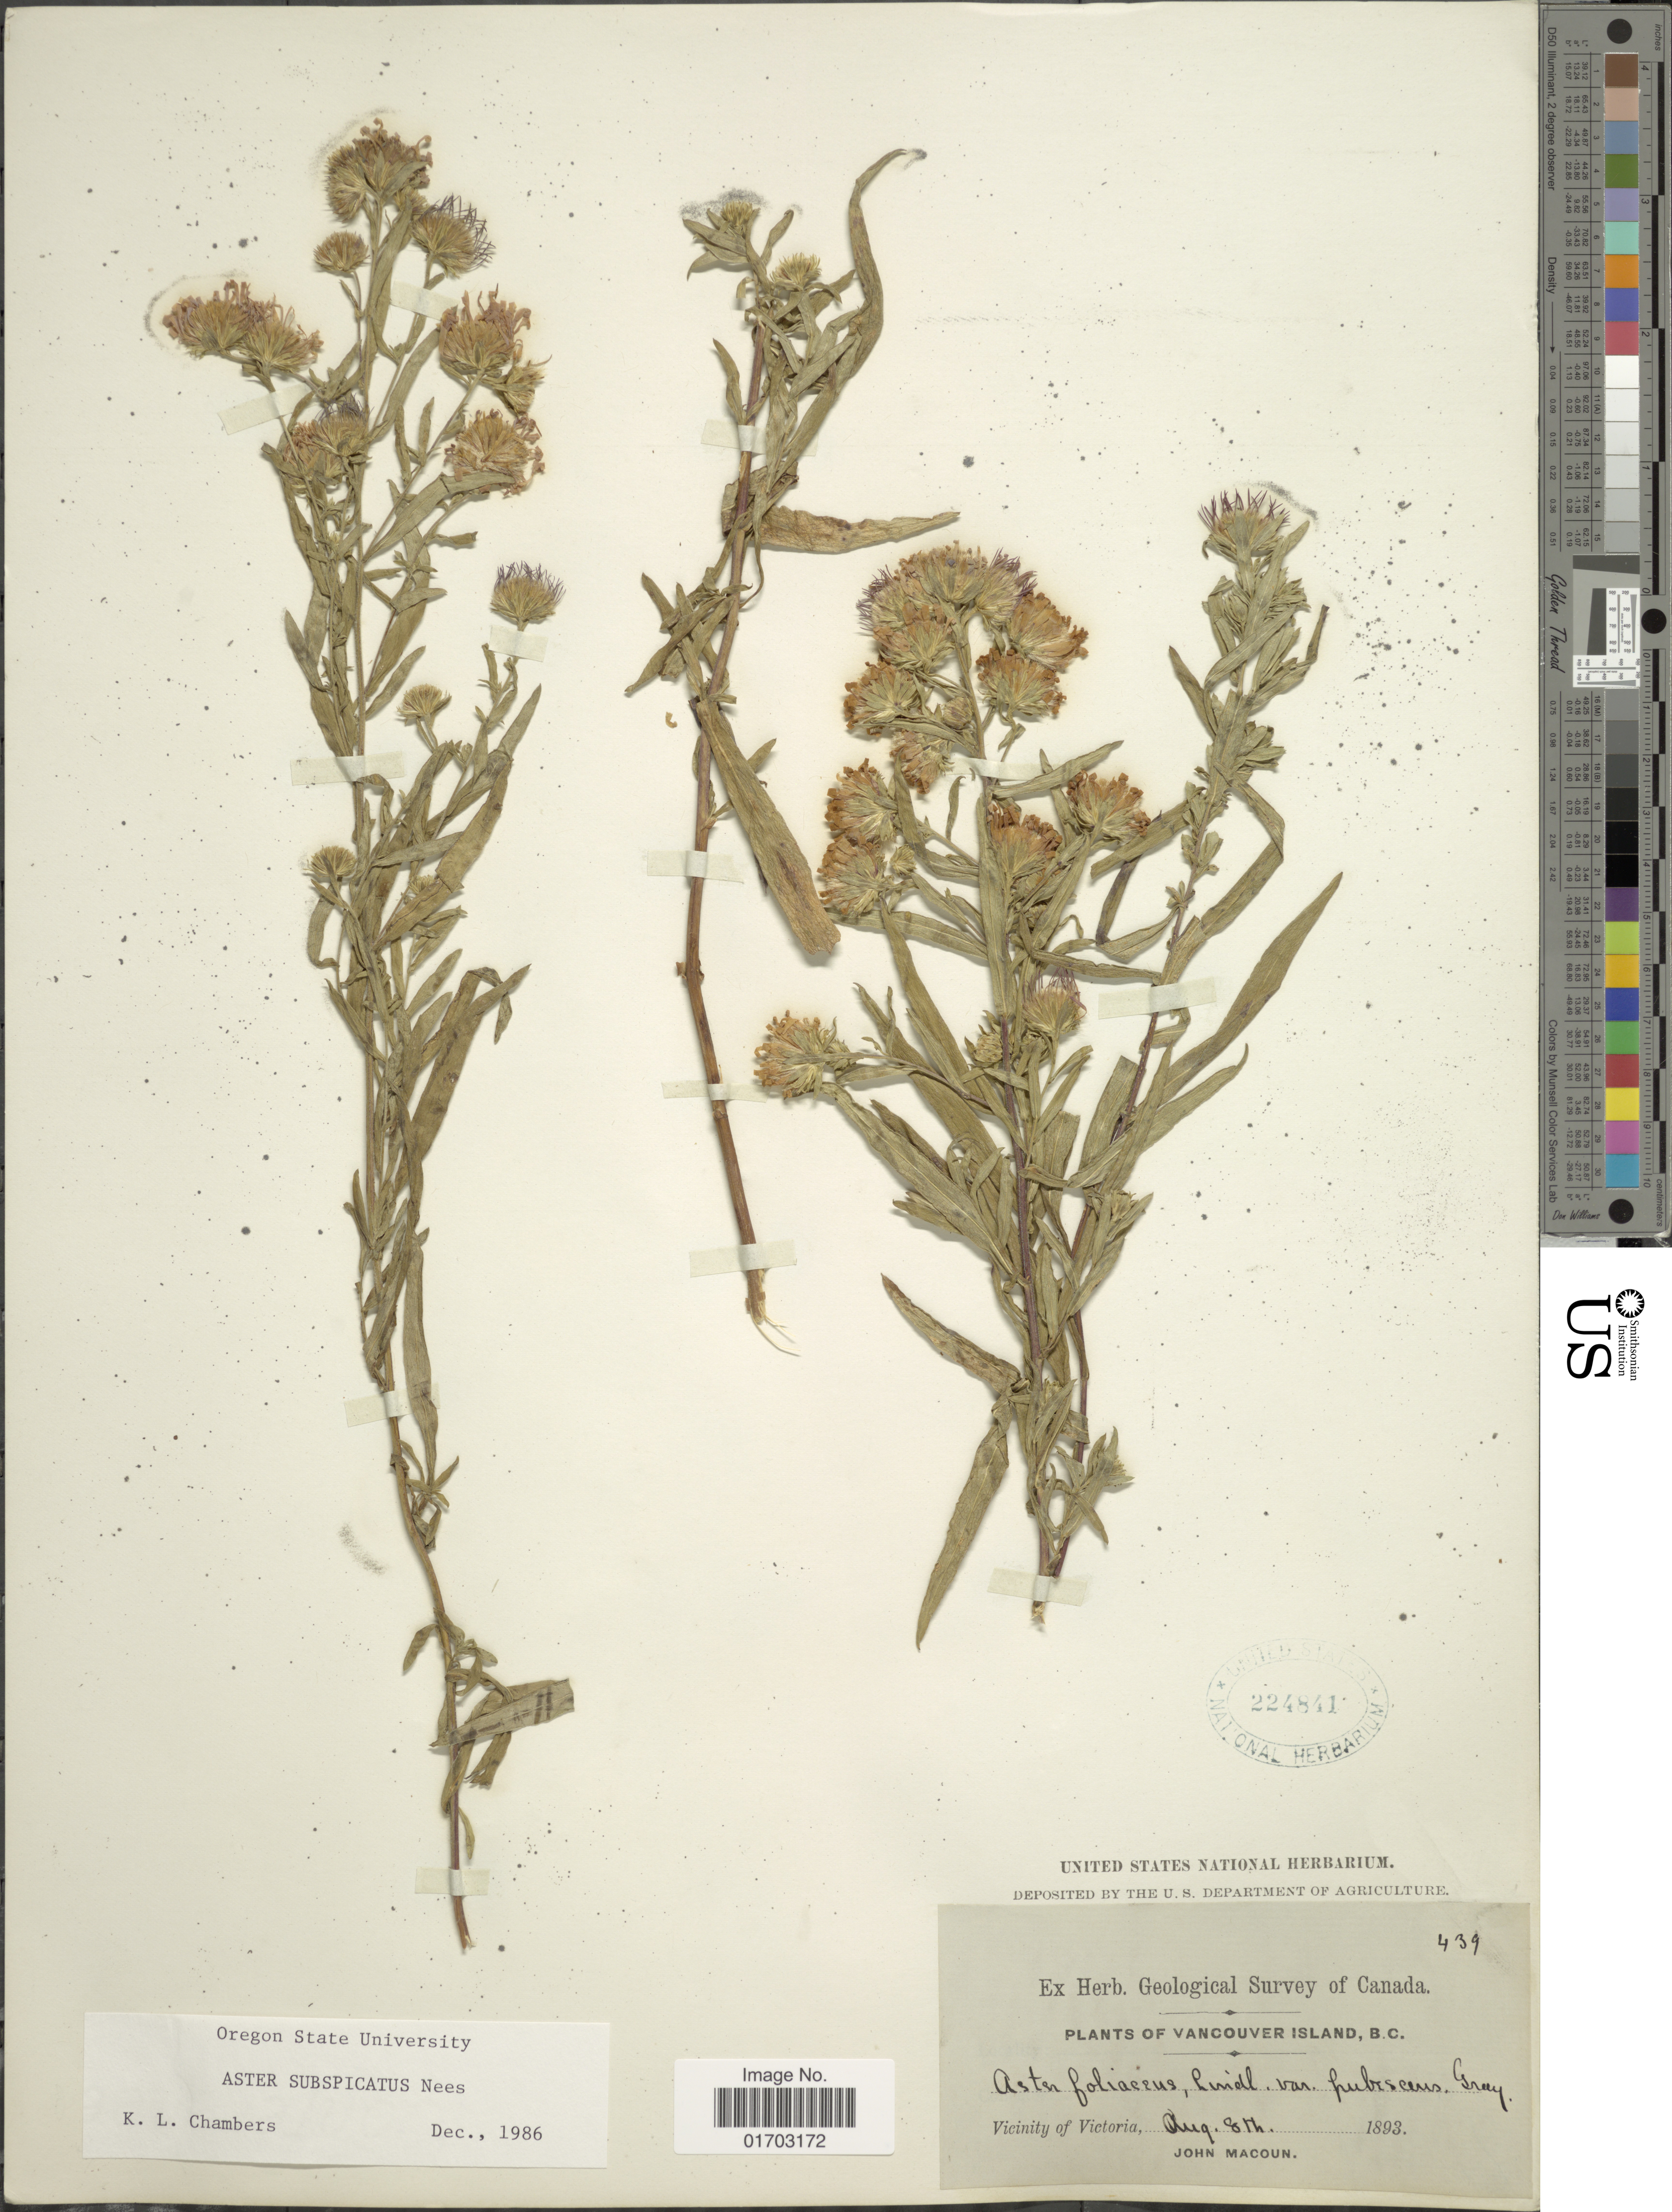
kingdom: Plantae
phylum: Tracheophyta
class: Magnoliopsida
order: Asterales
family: Asteraceae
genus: Symphyotrichum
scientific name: Symphyotrichum subspicatum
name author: (Nees) G.L. Nesom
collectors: J. Macoun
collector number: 439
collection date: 1893-08-08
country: Canada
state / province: British Columbia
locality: Vancouver Island, vicinity of Victoria.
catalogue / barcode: US 224841